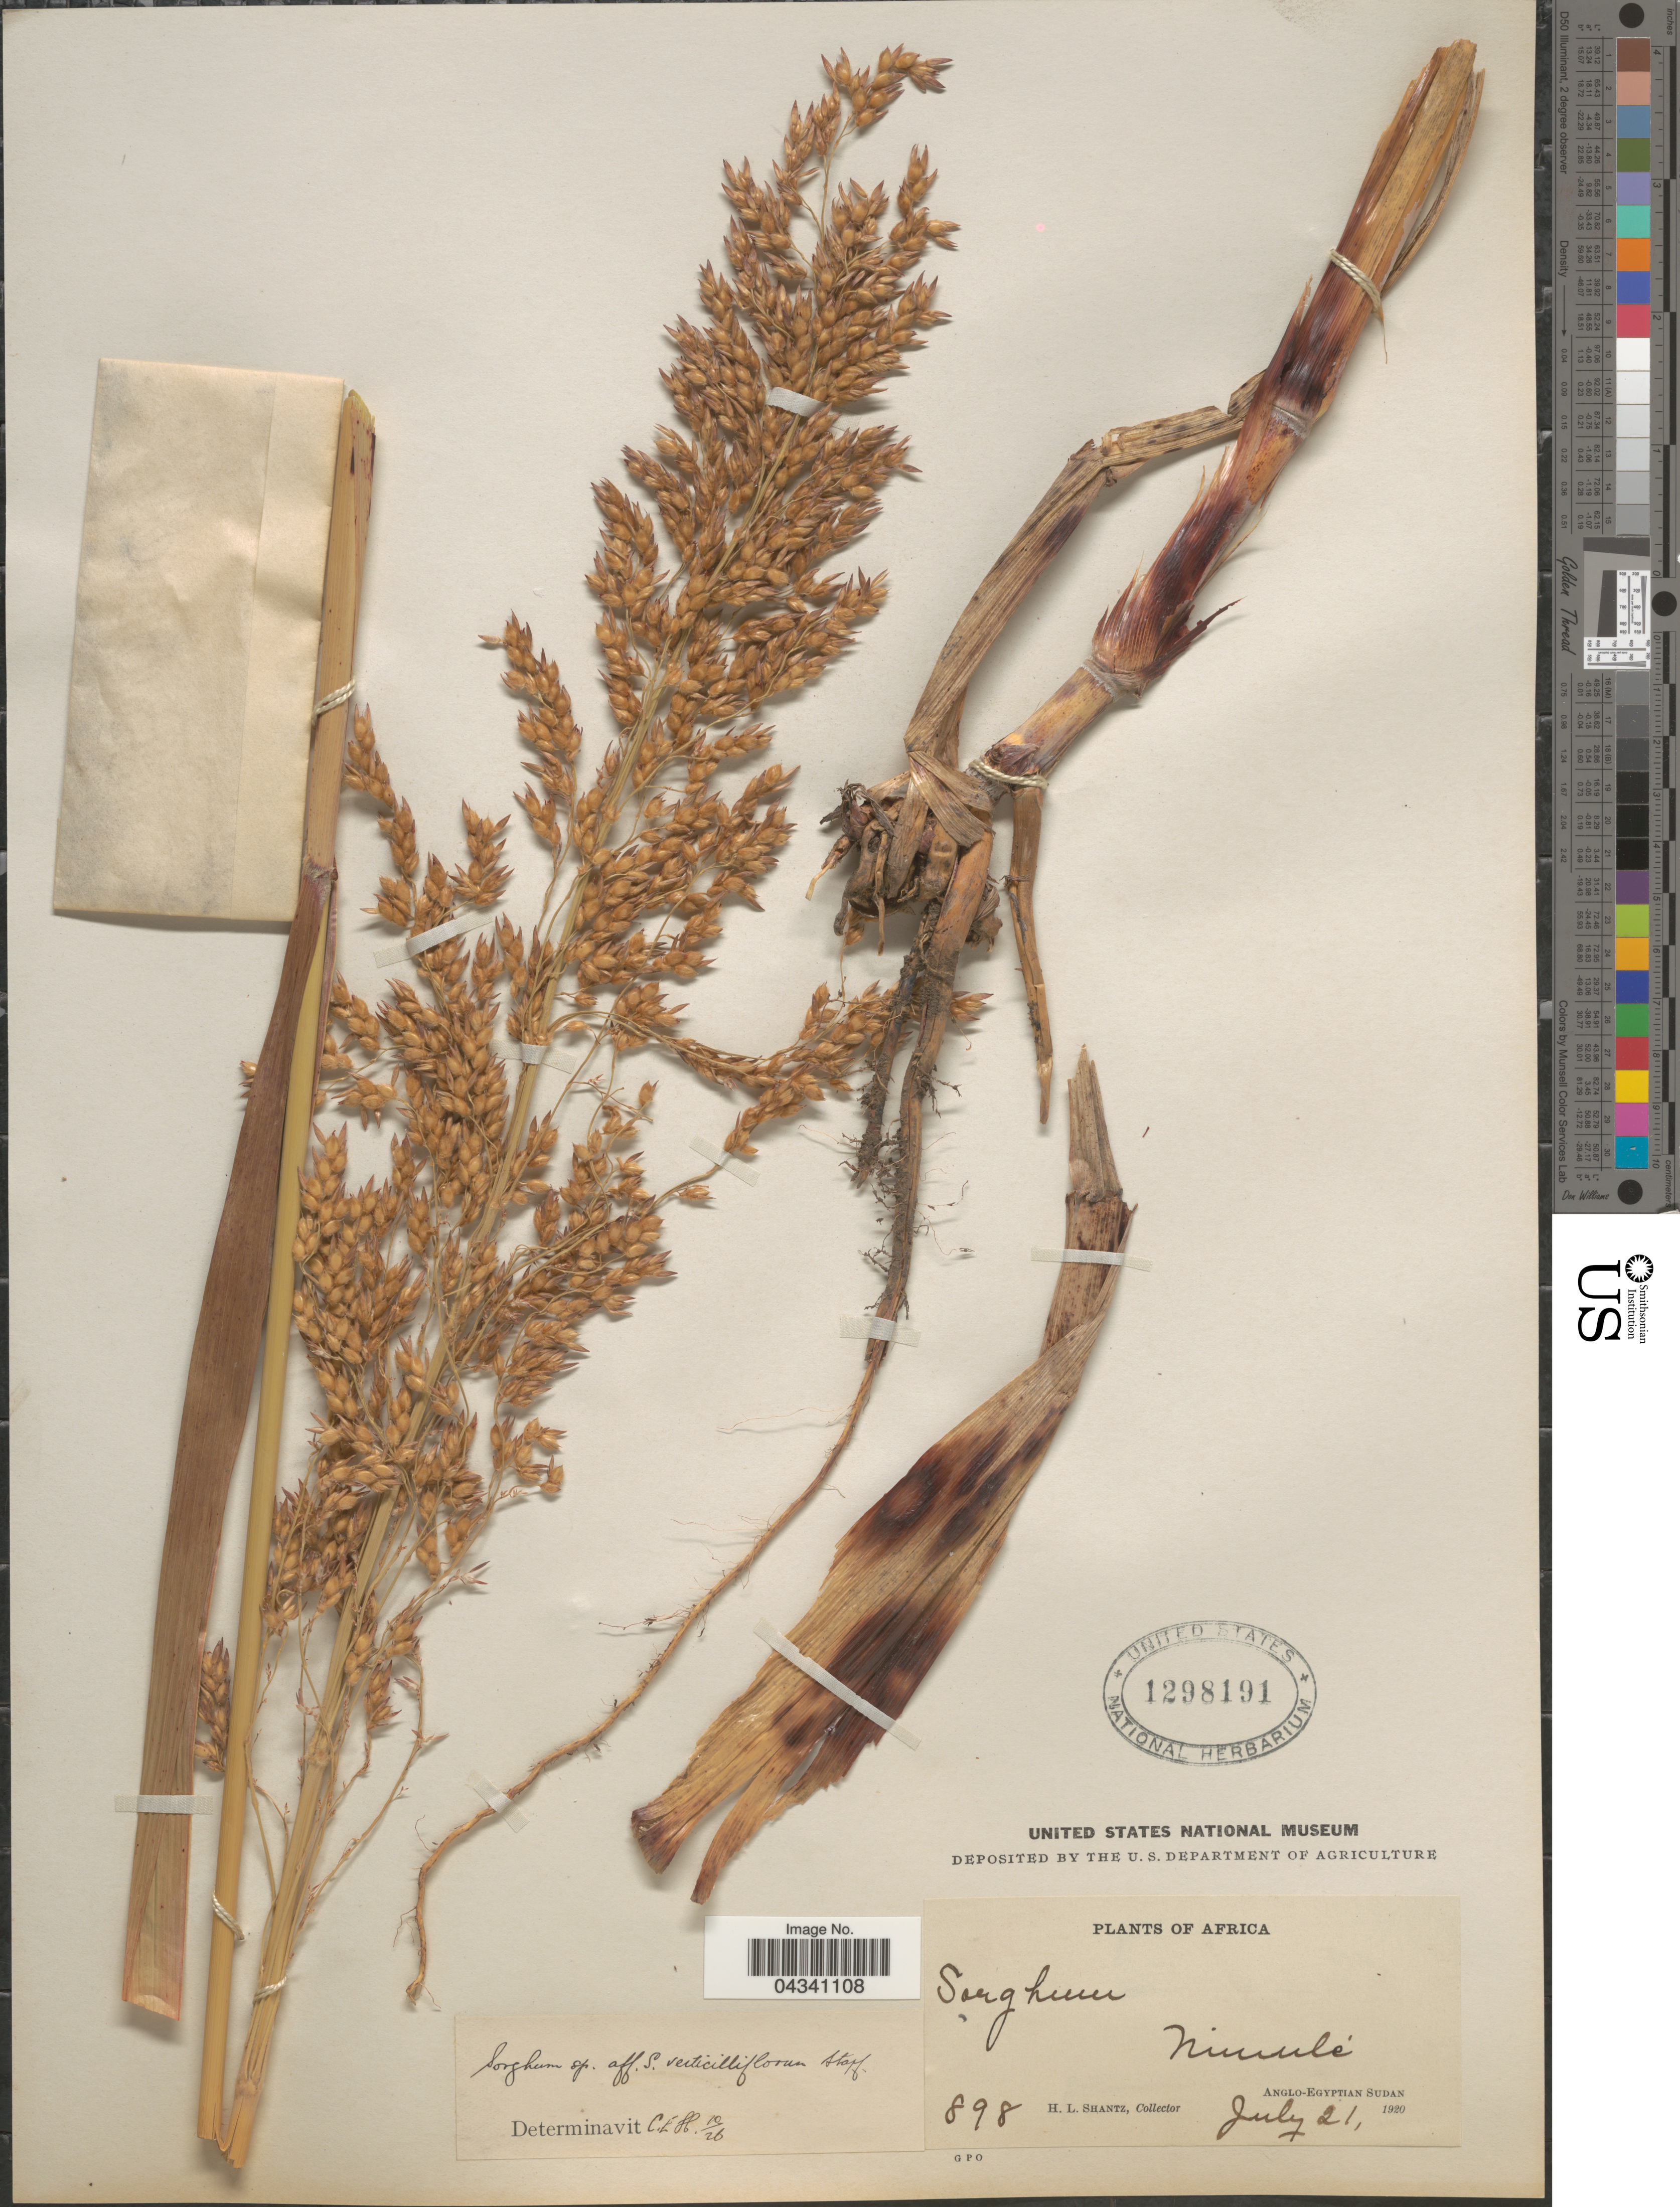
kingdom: Plantae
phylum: Tracheophyta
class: Liliopsida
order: Poales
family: Poaceae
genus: Sorghum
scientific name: Sorghum arundinaceum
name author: (Desv.) Stapf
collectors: H. Shantz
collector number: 898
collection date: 1920-07-21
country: Sudan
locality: Nimule. Anglo-Egyptian Sudan.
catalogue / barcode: US 1298191